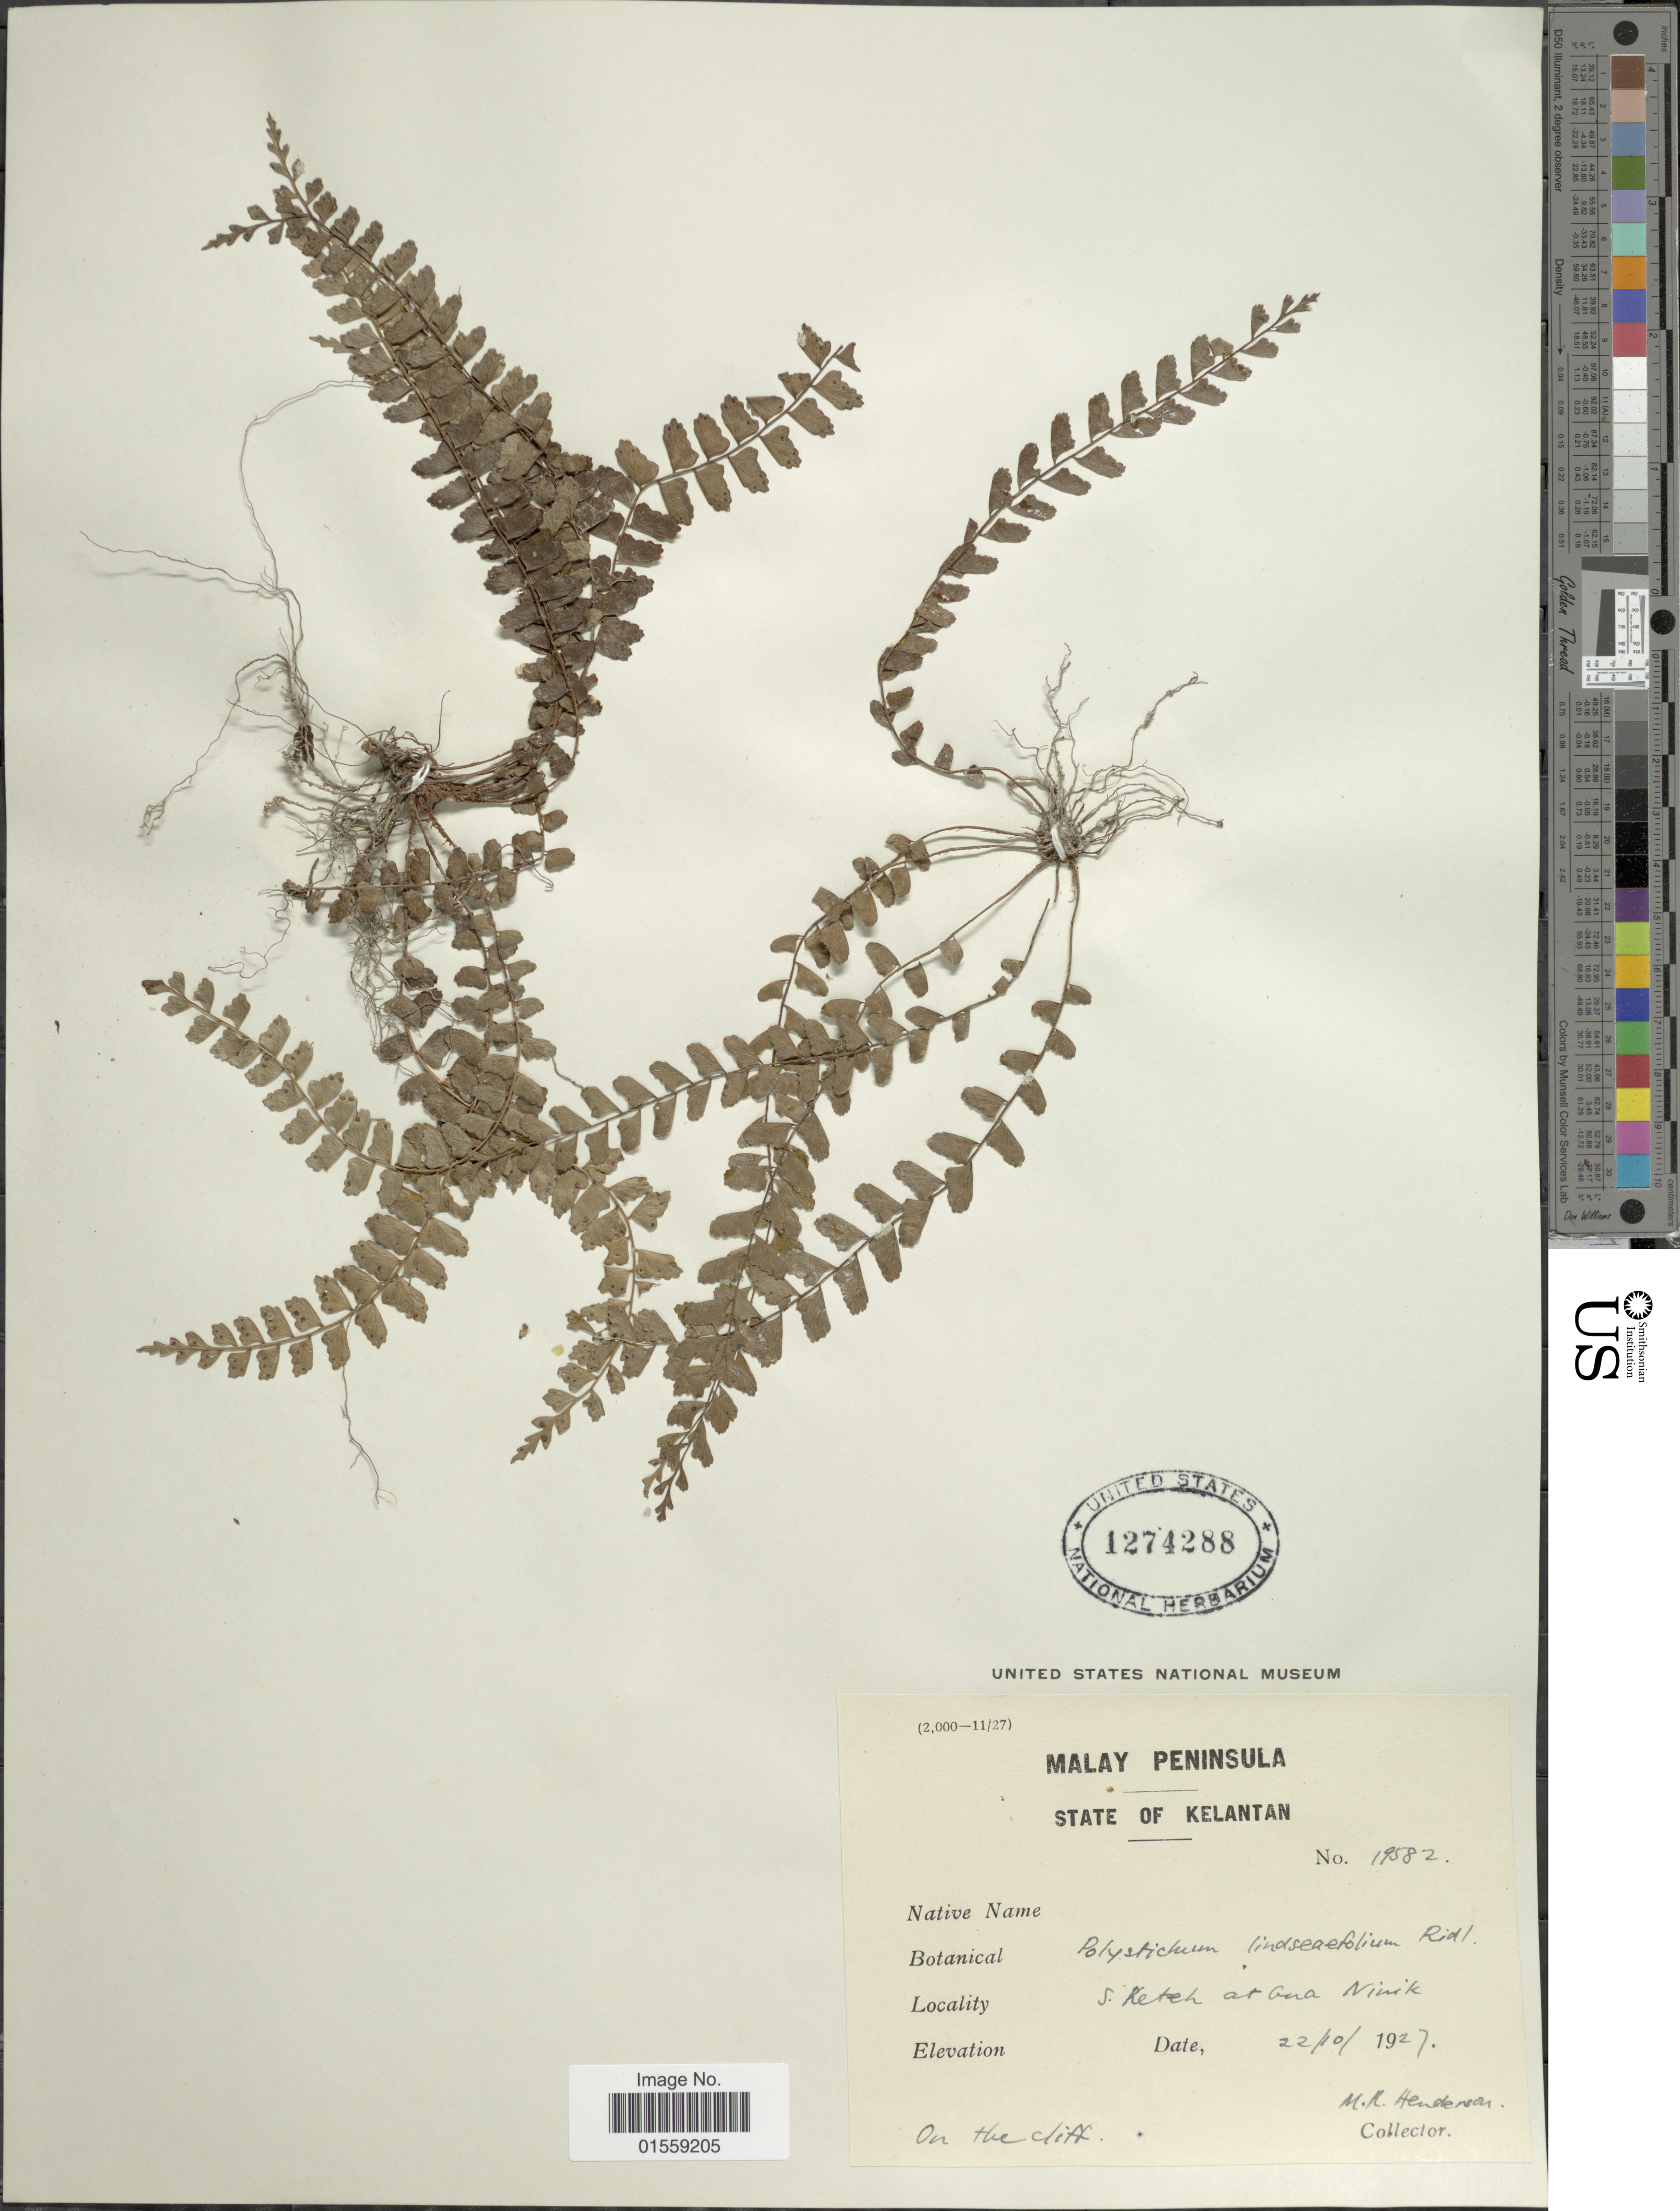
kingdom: Plantae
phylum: Tracheophyta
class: Polypodiopsida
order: Polypodiales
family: Dryopteridaceae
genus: Polystichum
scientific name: Polystichum lindsaeifolium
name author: Scort.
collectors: M. Henderson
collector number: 19582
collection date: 1927-10-22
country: Malaysia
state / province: Kelantan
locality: Malay Peninsula, State of Kelantan, S. Keteh at Ana Nirik. [interpreted]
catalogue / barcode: US 1274288